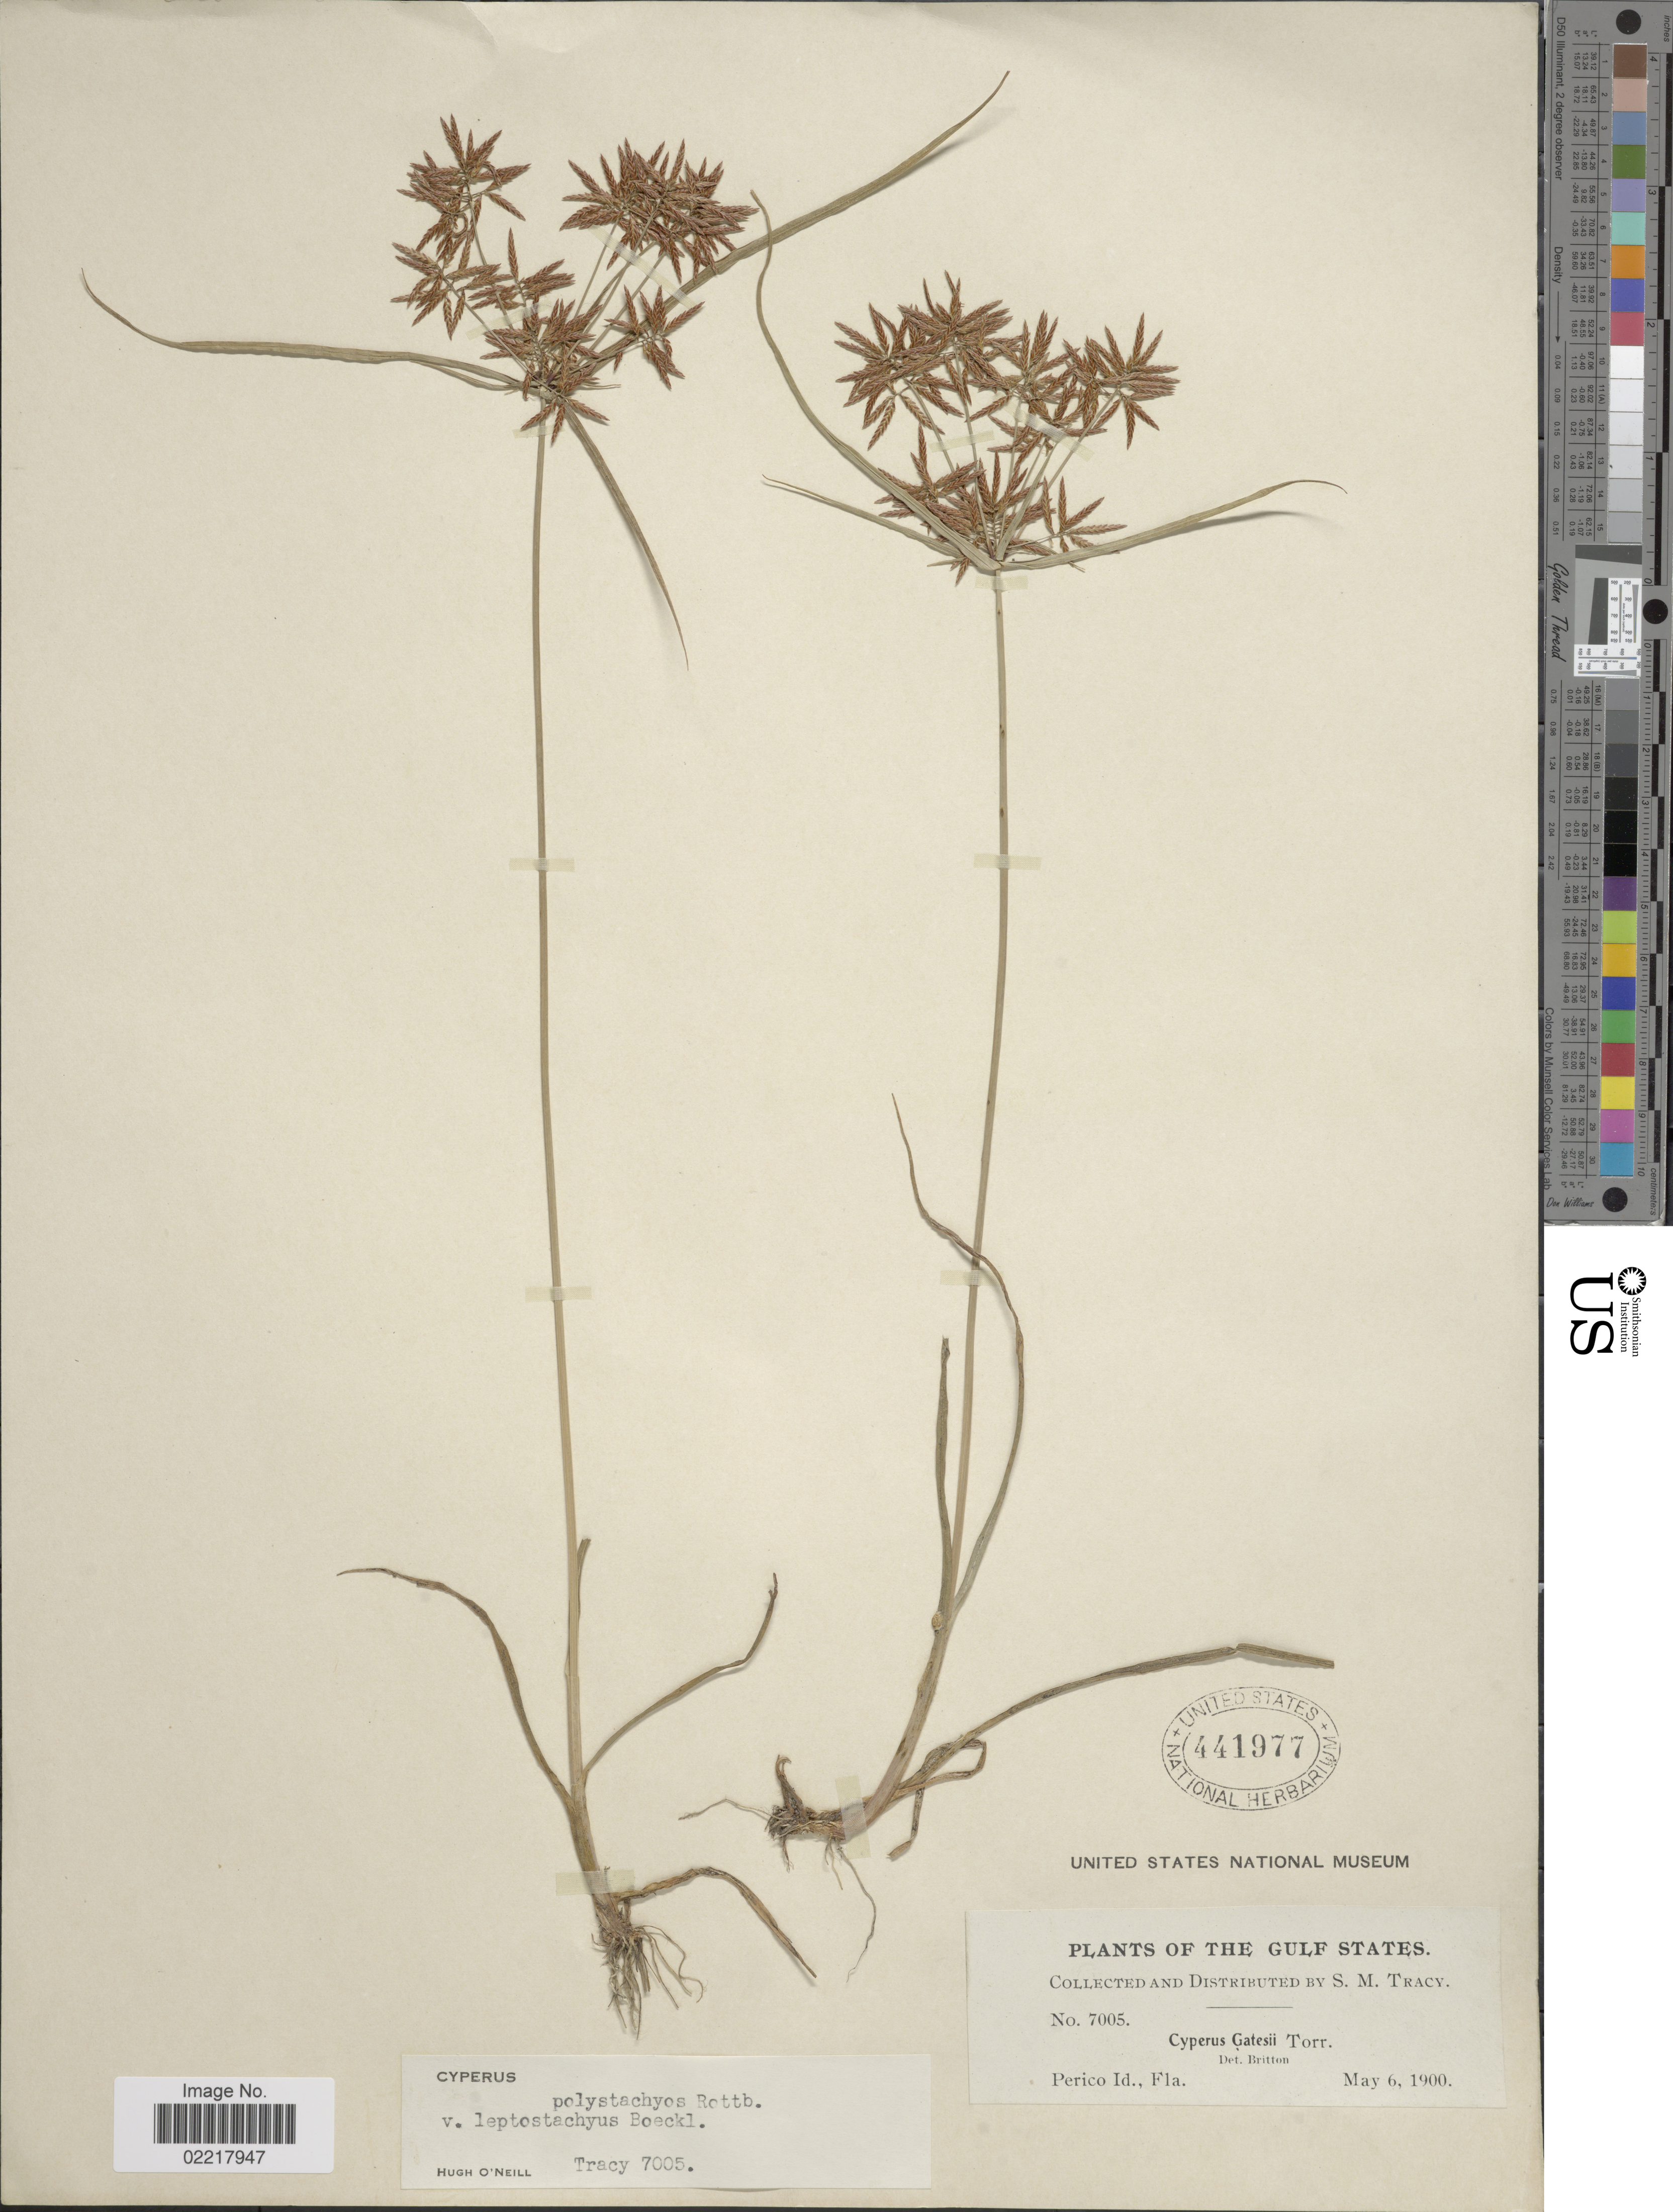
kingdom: Plantae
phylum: Tracheophyta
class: Liliopsida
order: Poales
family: Cyperaceae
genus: Cyperus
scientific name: Cyperus polystachyos var. texensis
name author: (Torr.) Fernald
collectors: S. M. Tracy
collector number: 7005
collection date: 1900-05-06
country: United States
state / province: Florida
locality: The Gulf States, Perico Id.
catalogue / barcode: US 441977